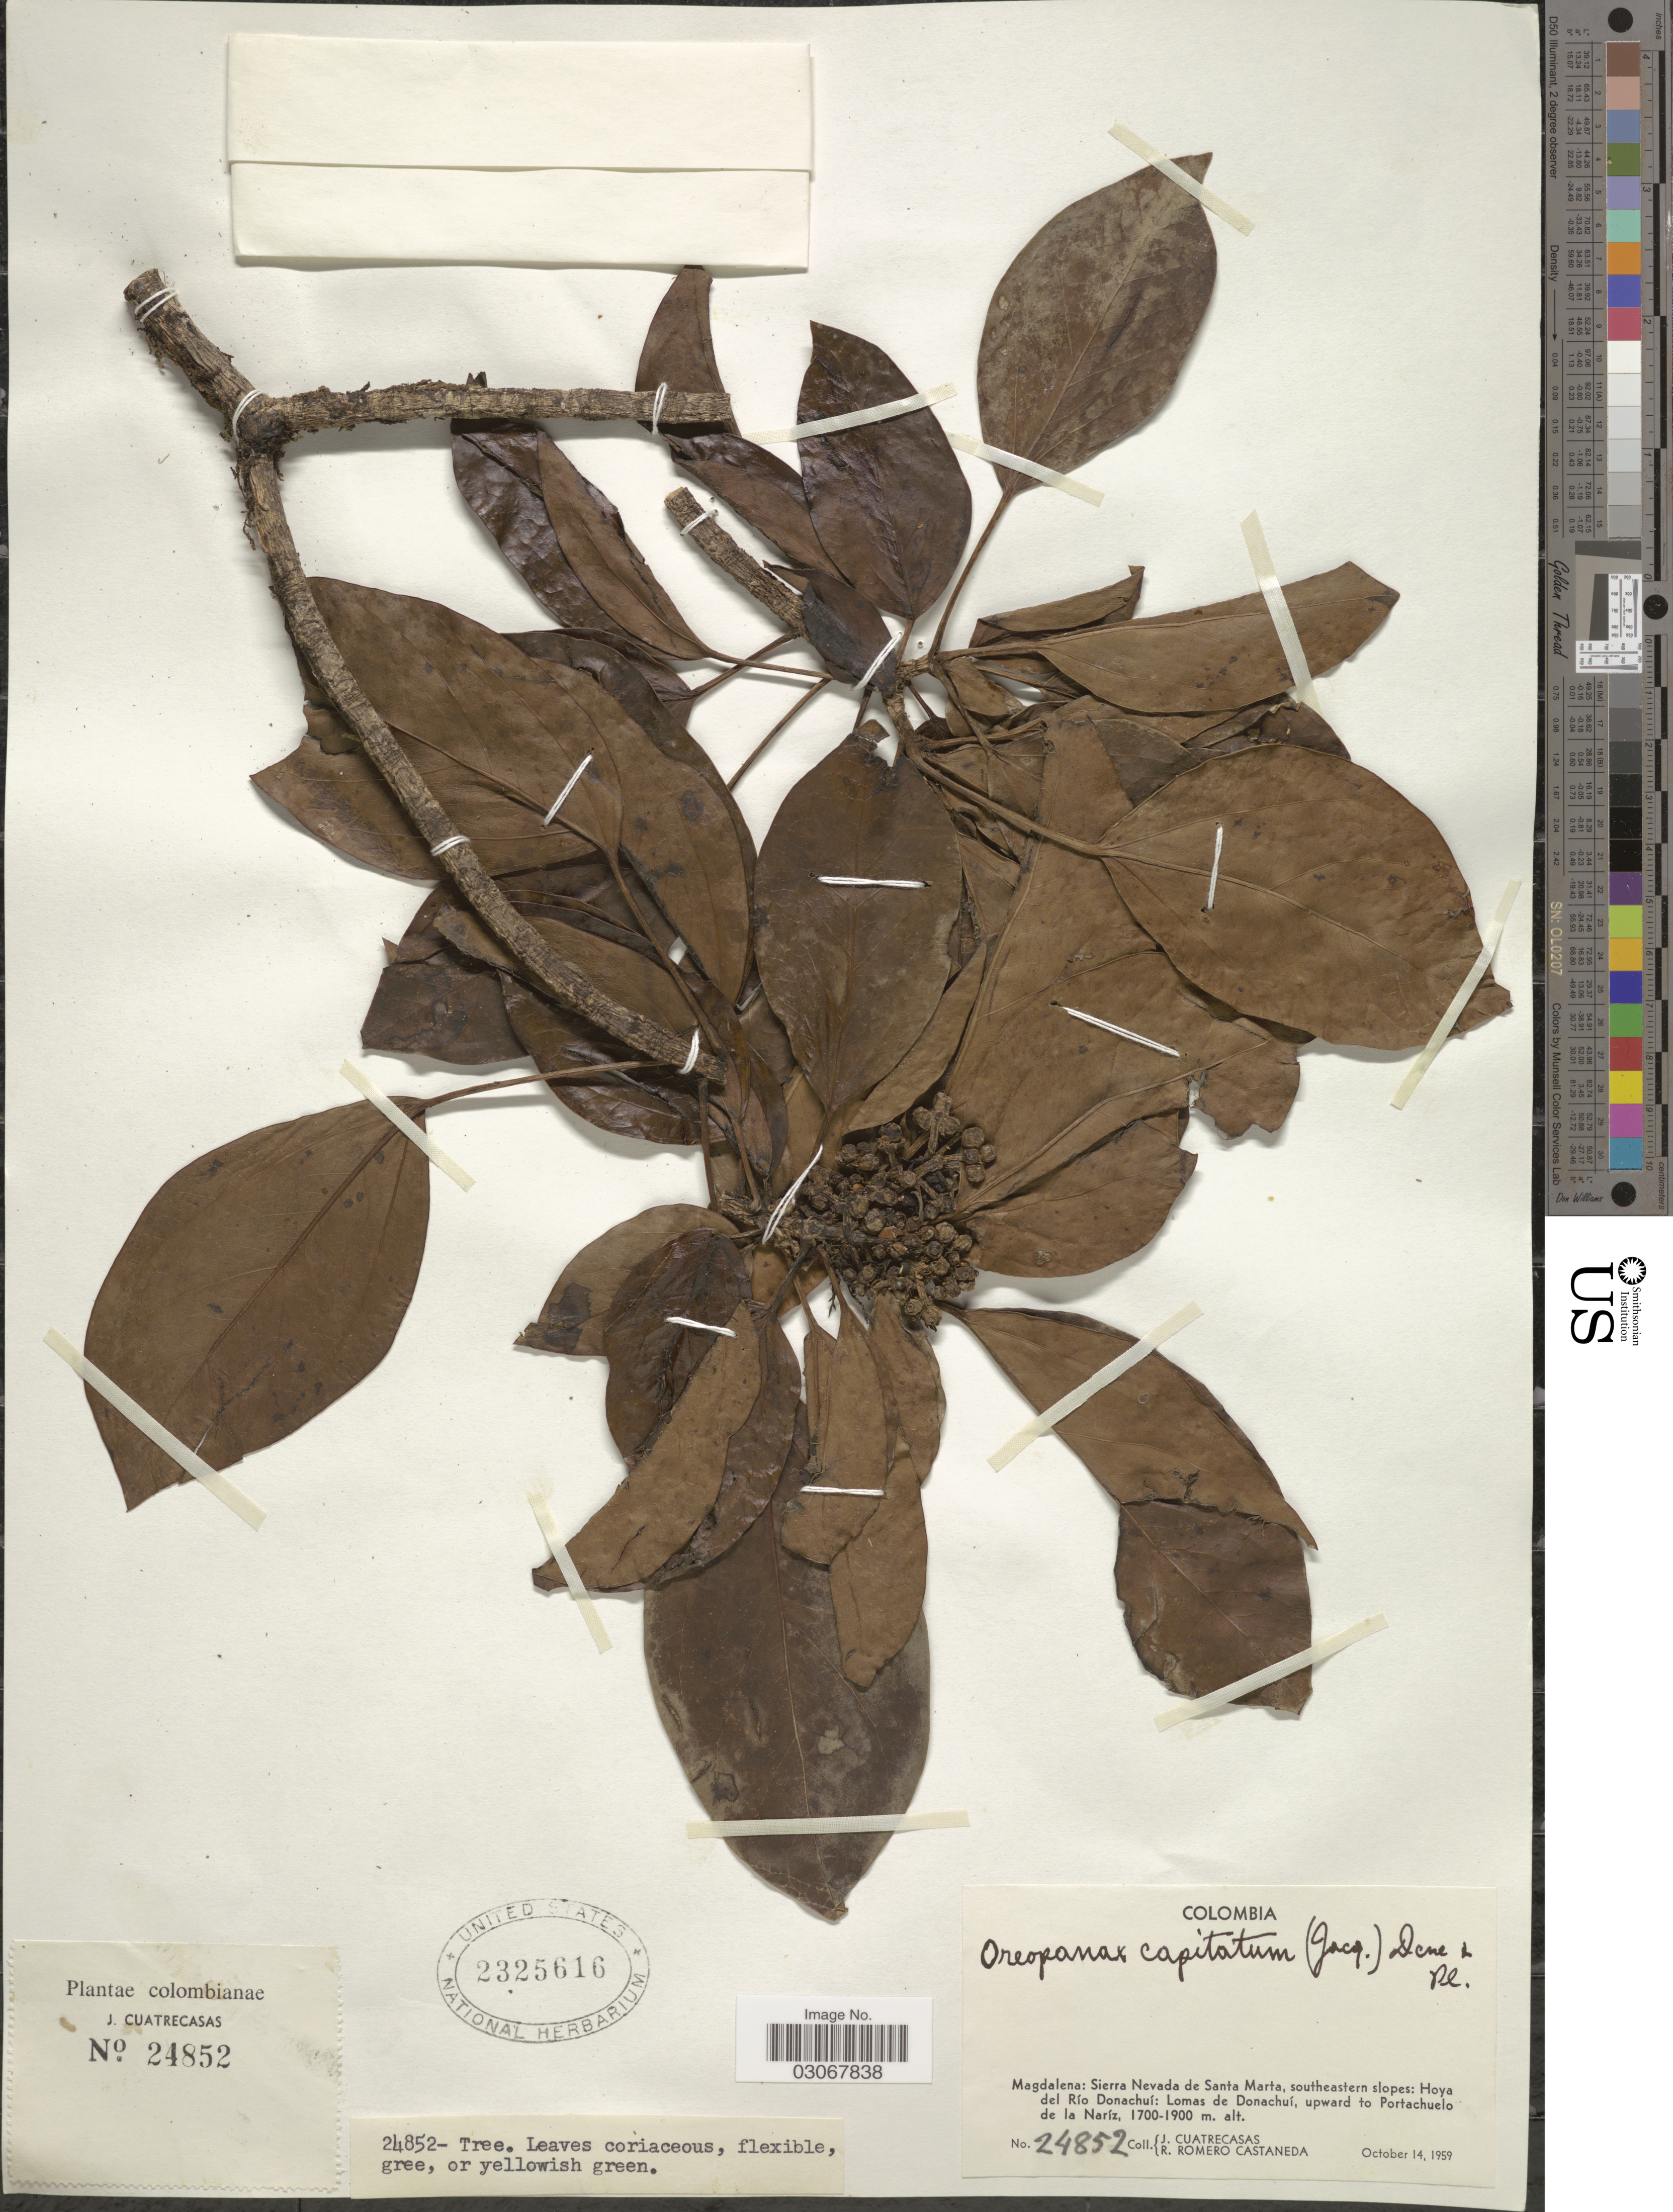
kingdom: Plantae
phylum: Tracheophyta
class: Magnoliopsida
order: Apiales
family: Araliaceae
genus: Oreopanax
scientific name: Oreopanax capitatus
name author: (Jacq.) Decne. & Planch.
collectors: J. Cuatrecasas & R. Romero Castañeda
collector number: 24852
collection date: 1959-10-14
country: Colombia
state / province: Magdalena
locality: Sierra Nevada de Santa Marta, southeastern slopes: Hoya del río Donachuí: Lomas de Donachuí, upward to Portachuelo de la Naríz.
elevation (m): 1700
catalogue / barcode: US 2325616